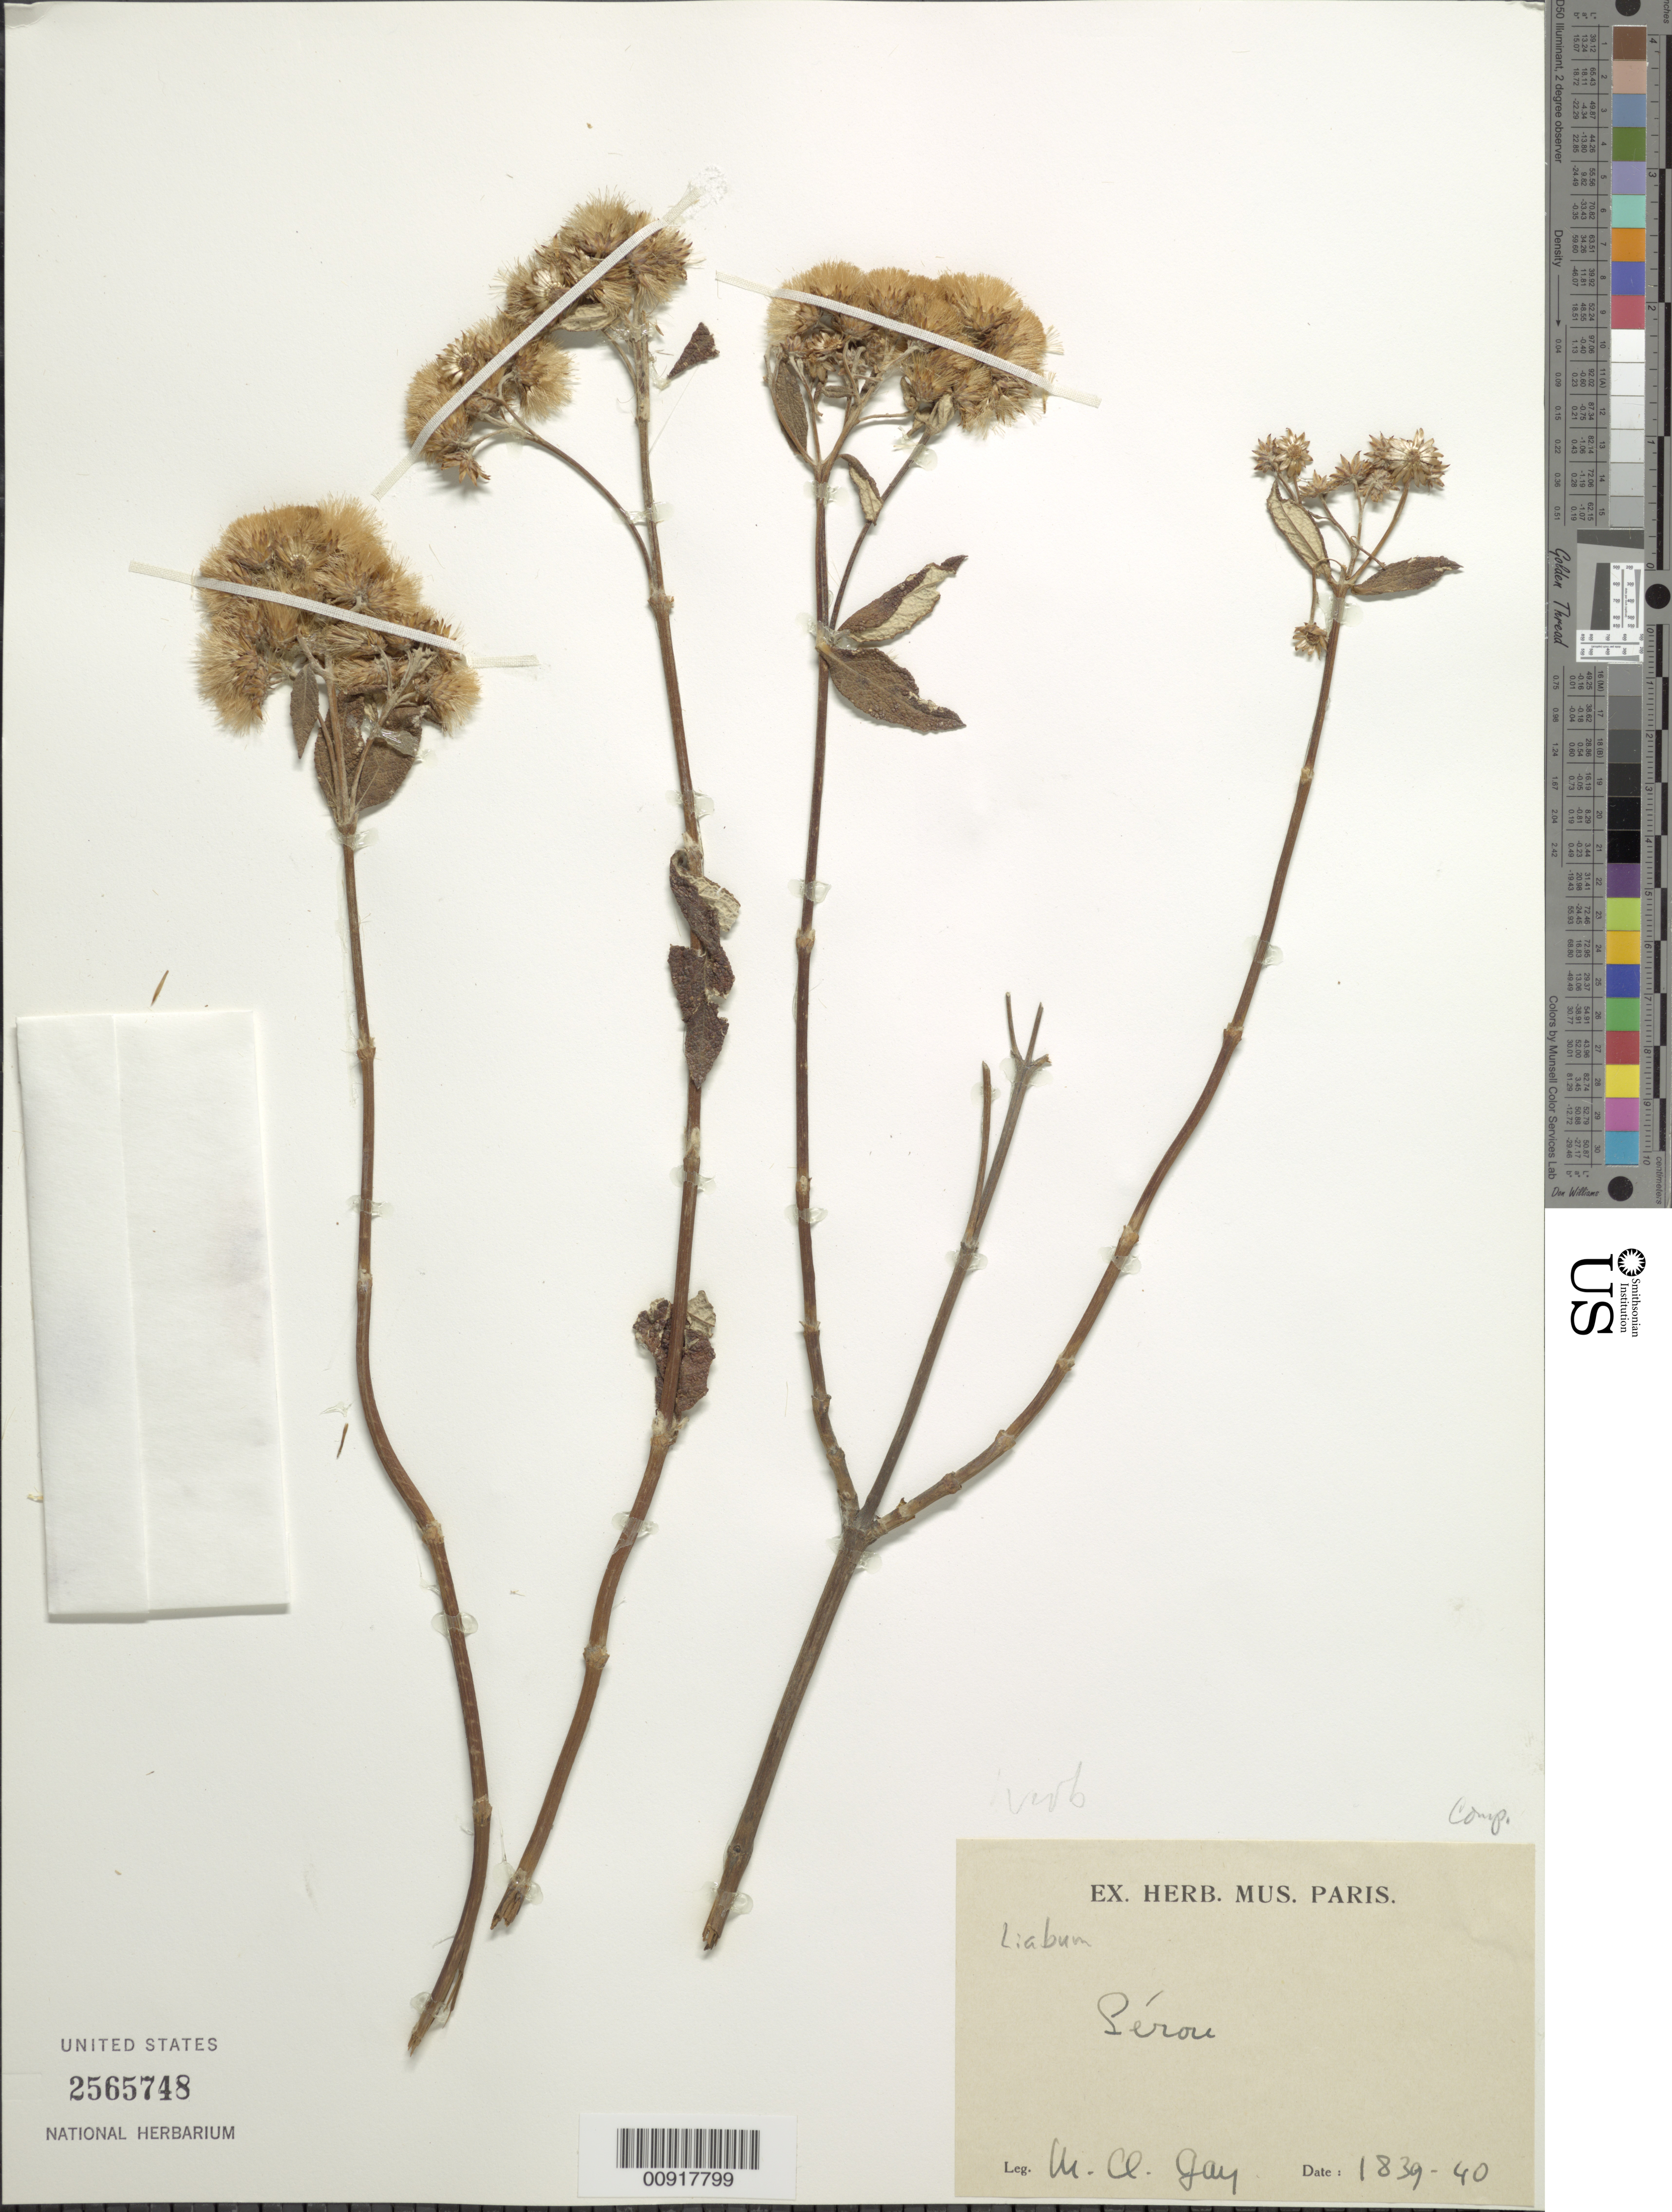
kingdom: Plantae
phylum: Tracheophyta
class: Magnoliopsida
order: Asterales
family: Asteraceae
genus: Ferreyranthus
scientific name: Ferreyranthus vernonioides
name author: (Muschl.) H. Rob. & Brettell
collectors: C. Gay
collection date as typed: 1839 to 1840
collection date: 1839/1840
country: Peru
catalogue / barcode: US 2565748